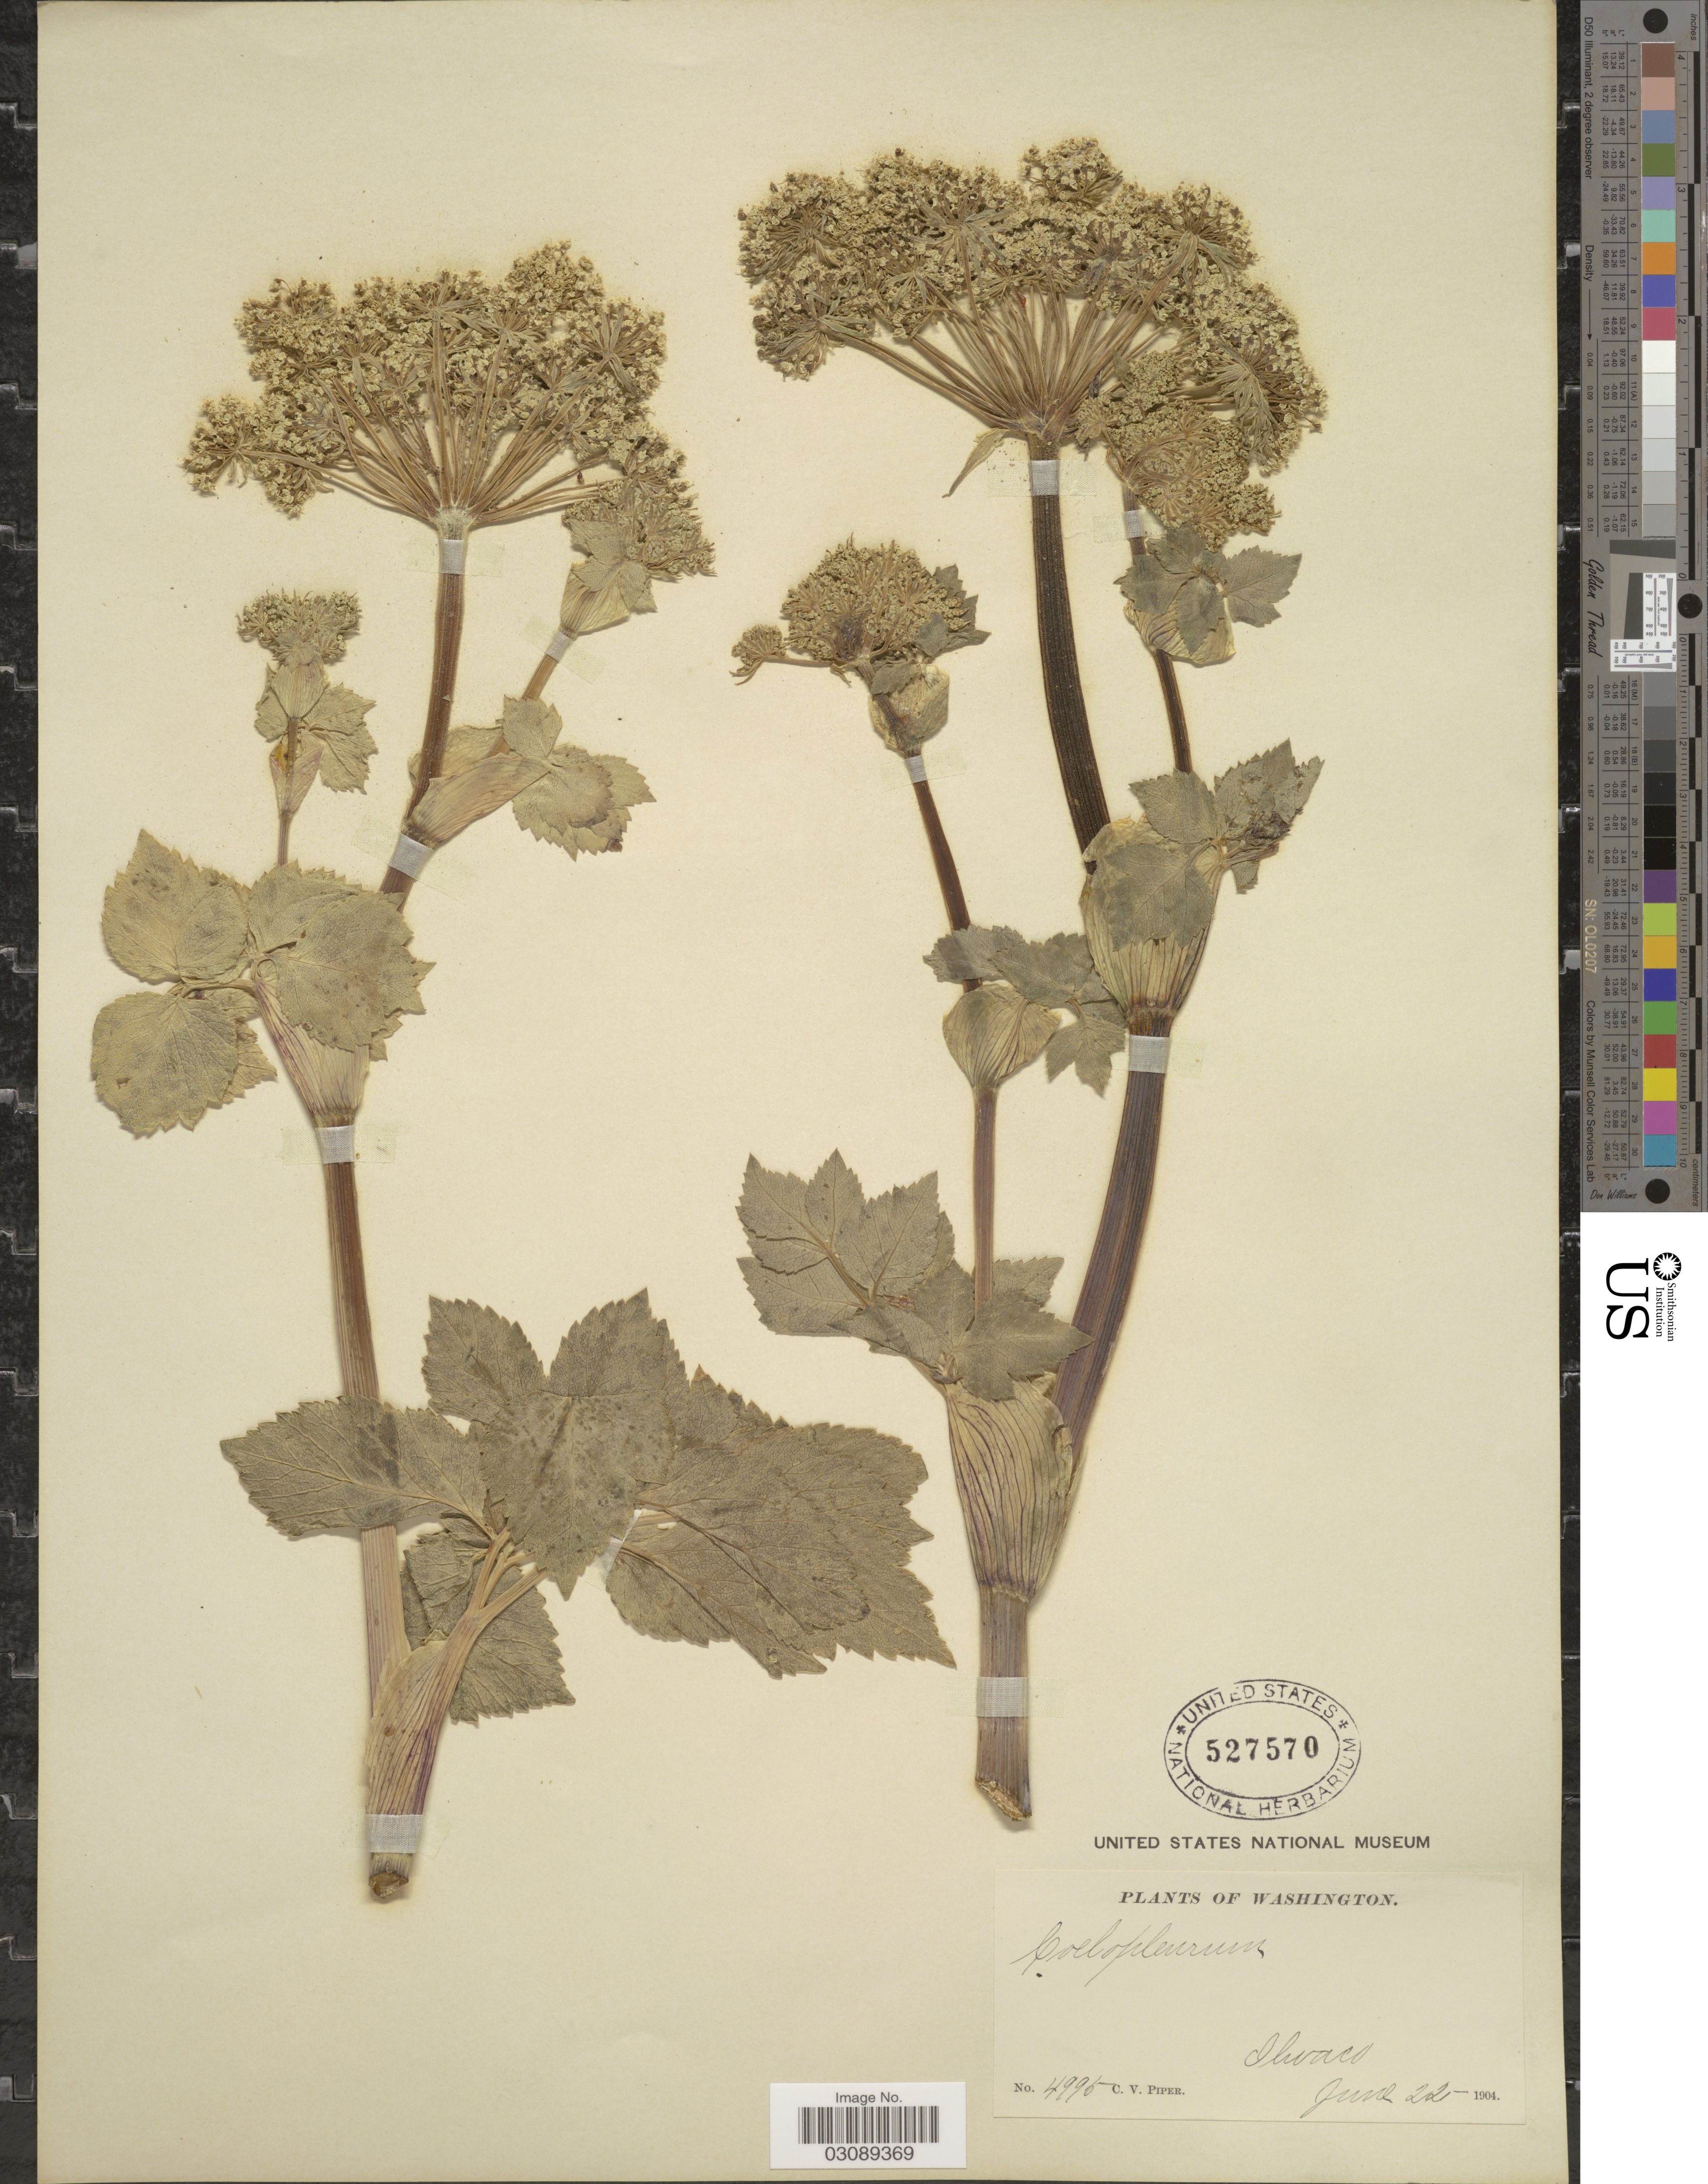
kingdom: Plantae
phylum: Tracheophyta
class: Magnoliopsida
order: Apiales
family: Apiaceae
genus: Coelopleurum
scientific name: Coelopleurum gmelinii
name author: (DC.) Ledeb.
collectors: C. V. Piper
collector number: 4995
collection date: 1904-06-22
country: United States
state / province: Washington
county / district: Pacific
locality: Ilwaco.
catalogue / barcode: US 527570